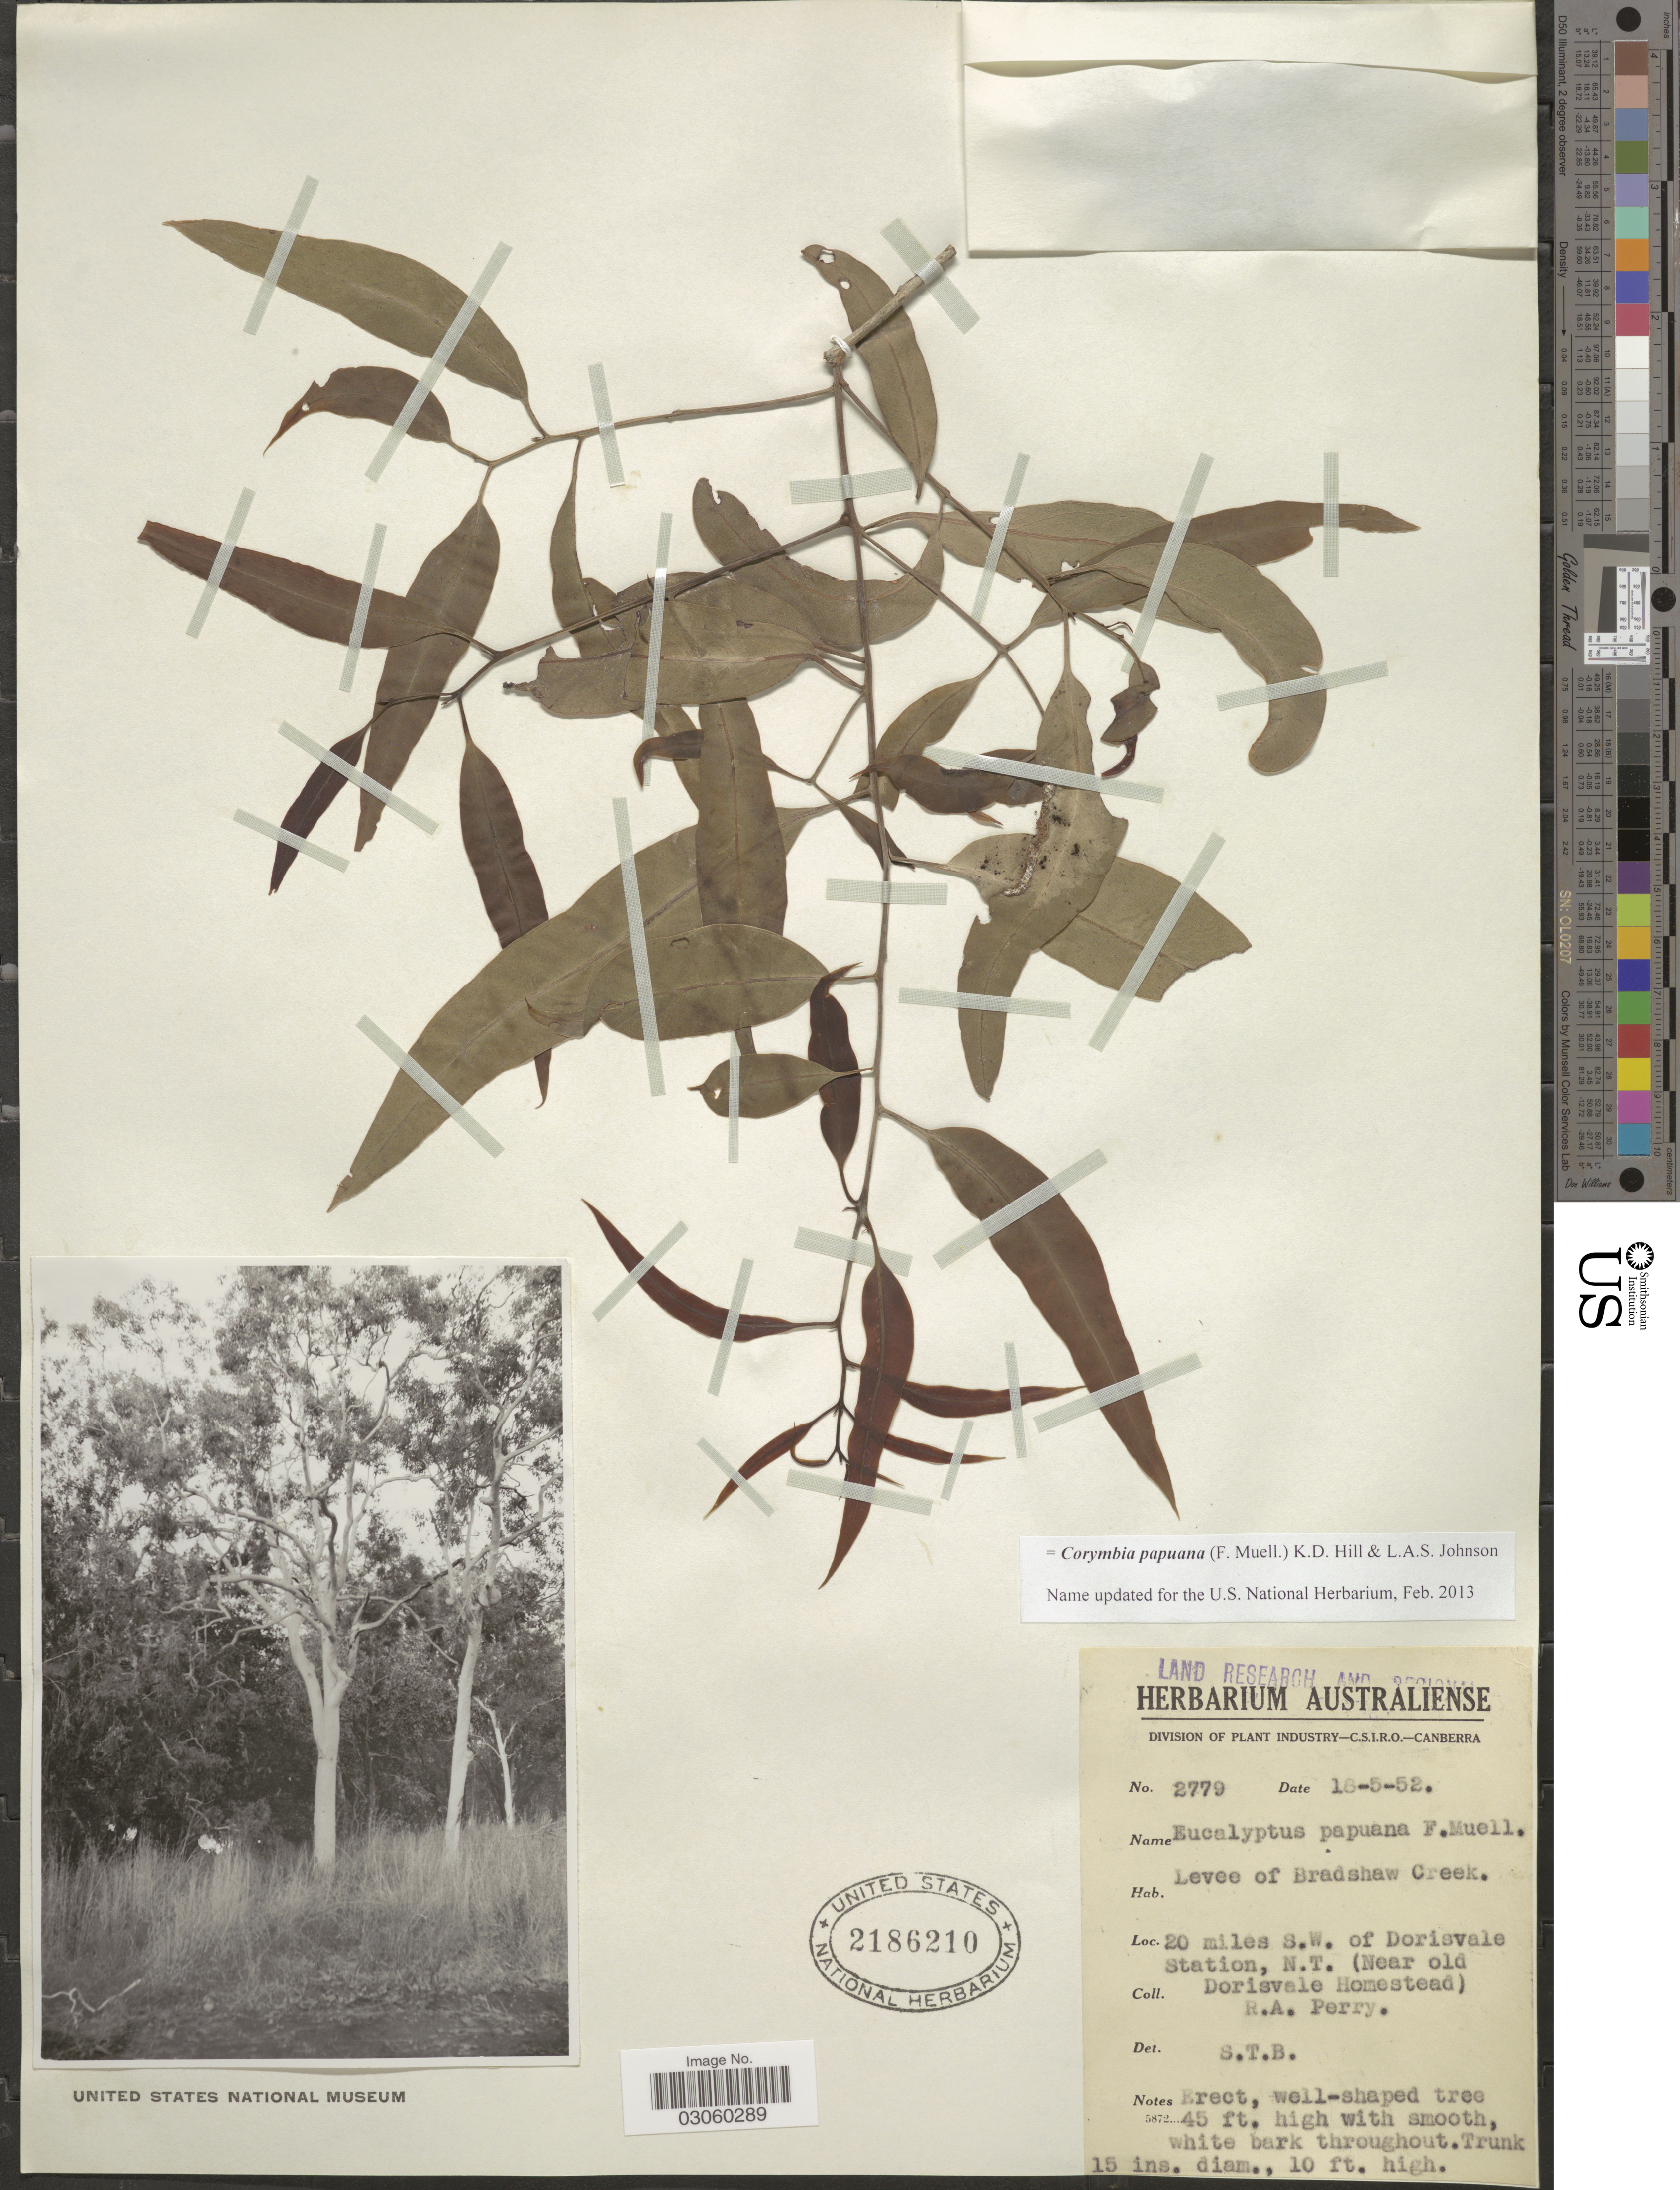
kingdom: Plantae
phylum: Tracheophyta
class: Magnoliopsida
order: Myrtales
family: Myrtaceae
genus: Corymbia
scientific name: Corymbia papuana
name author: (F. Muell.) K.D. Hill & L.A.S. Johnson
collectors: Perry, R. A.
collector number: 2779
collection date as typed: Transcribed d/m/y: 18/5/52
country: Australia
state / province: Northern Territory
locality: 20 miles S.W. of Dorisvale Station, N.T. (Near old Dorisvale Homestead).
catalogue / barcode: US 2186210